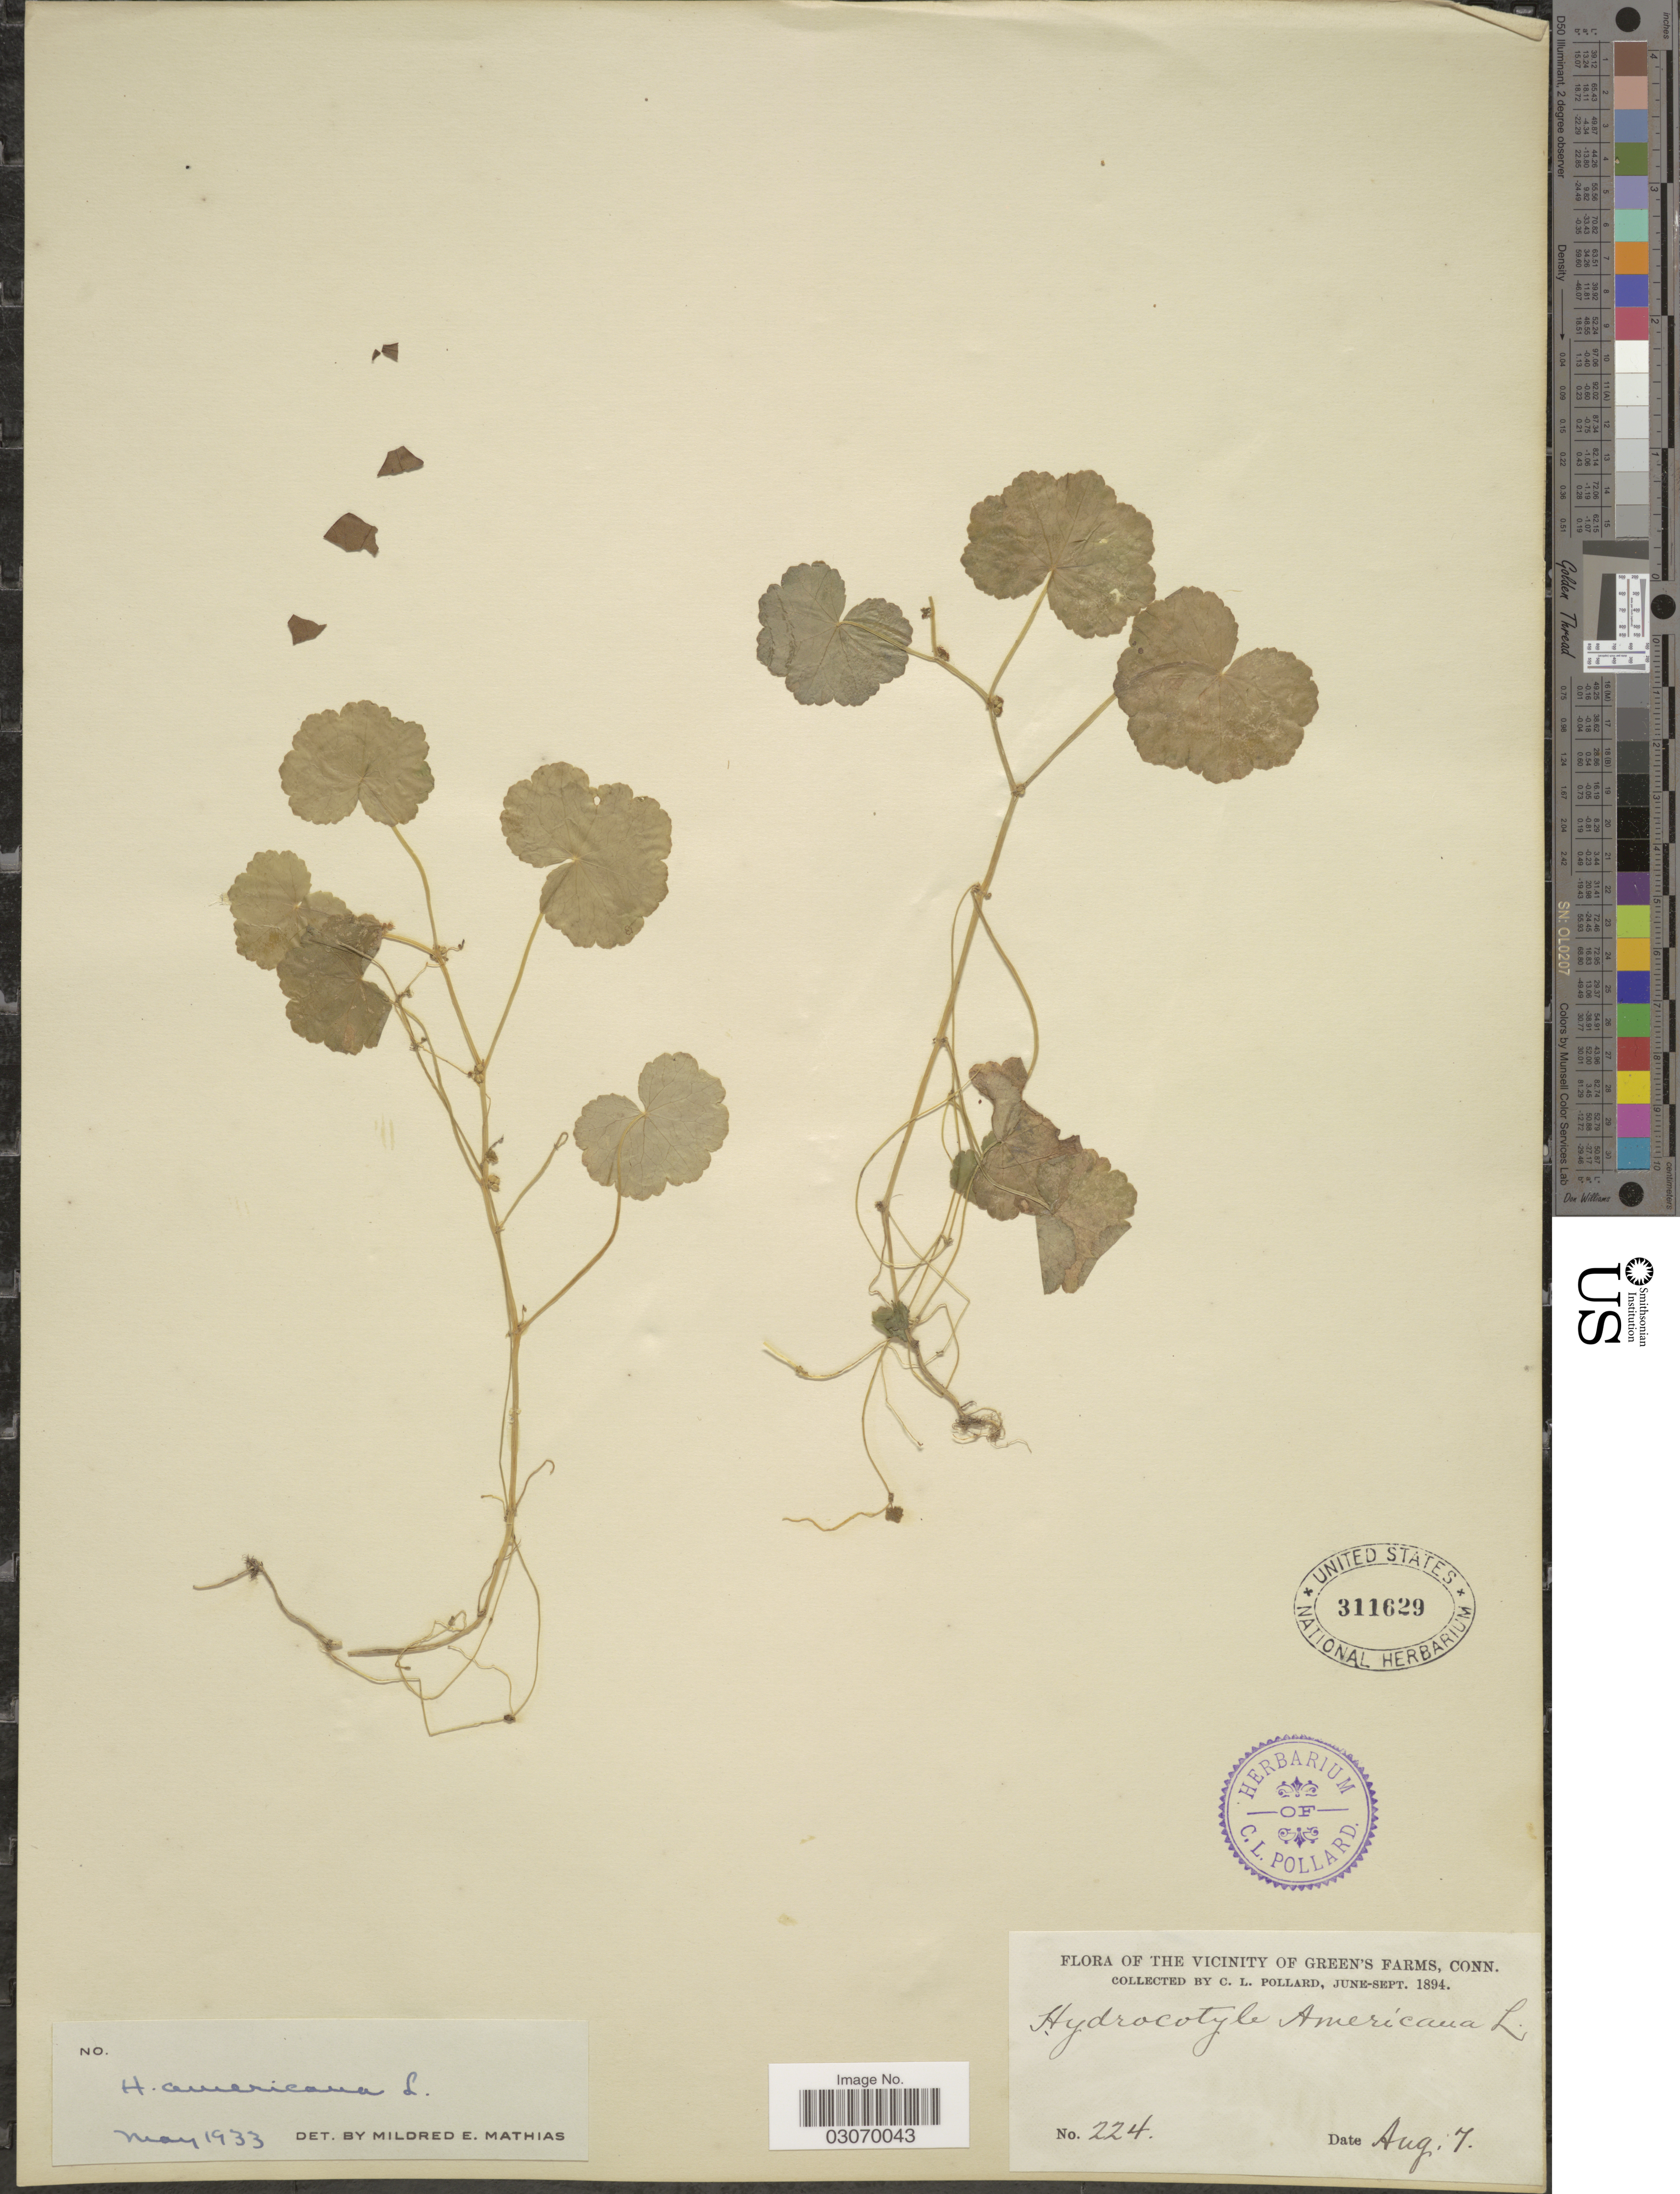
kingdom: Plantae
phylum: Tracheophyta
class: Magnoliopsida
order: Apiales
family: Araliaceae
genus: Hydrocotyle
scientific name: Hydrocotyle americana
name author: L.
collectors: C. L. Pollard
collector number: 224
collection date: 1894-08-07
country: United States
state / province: Connecticut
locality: The Vicinity of Green's Farms.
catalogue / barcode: US 311629